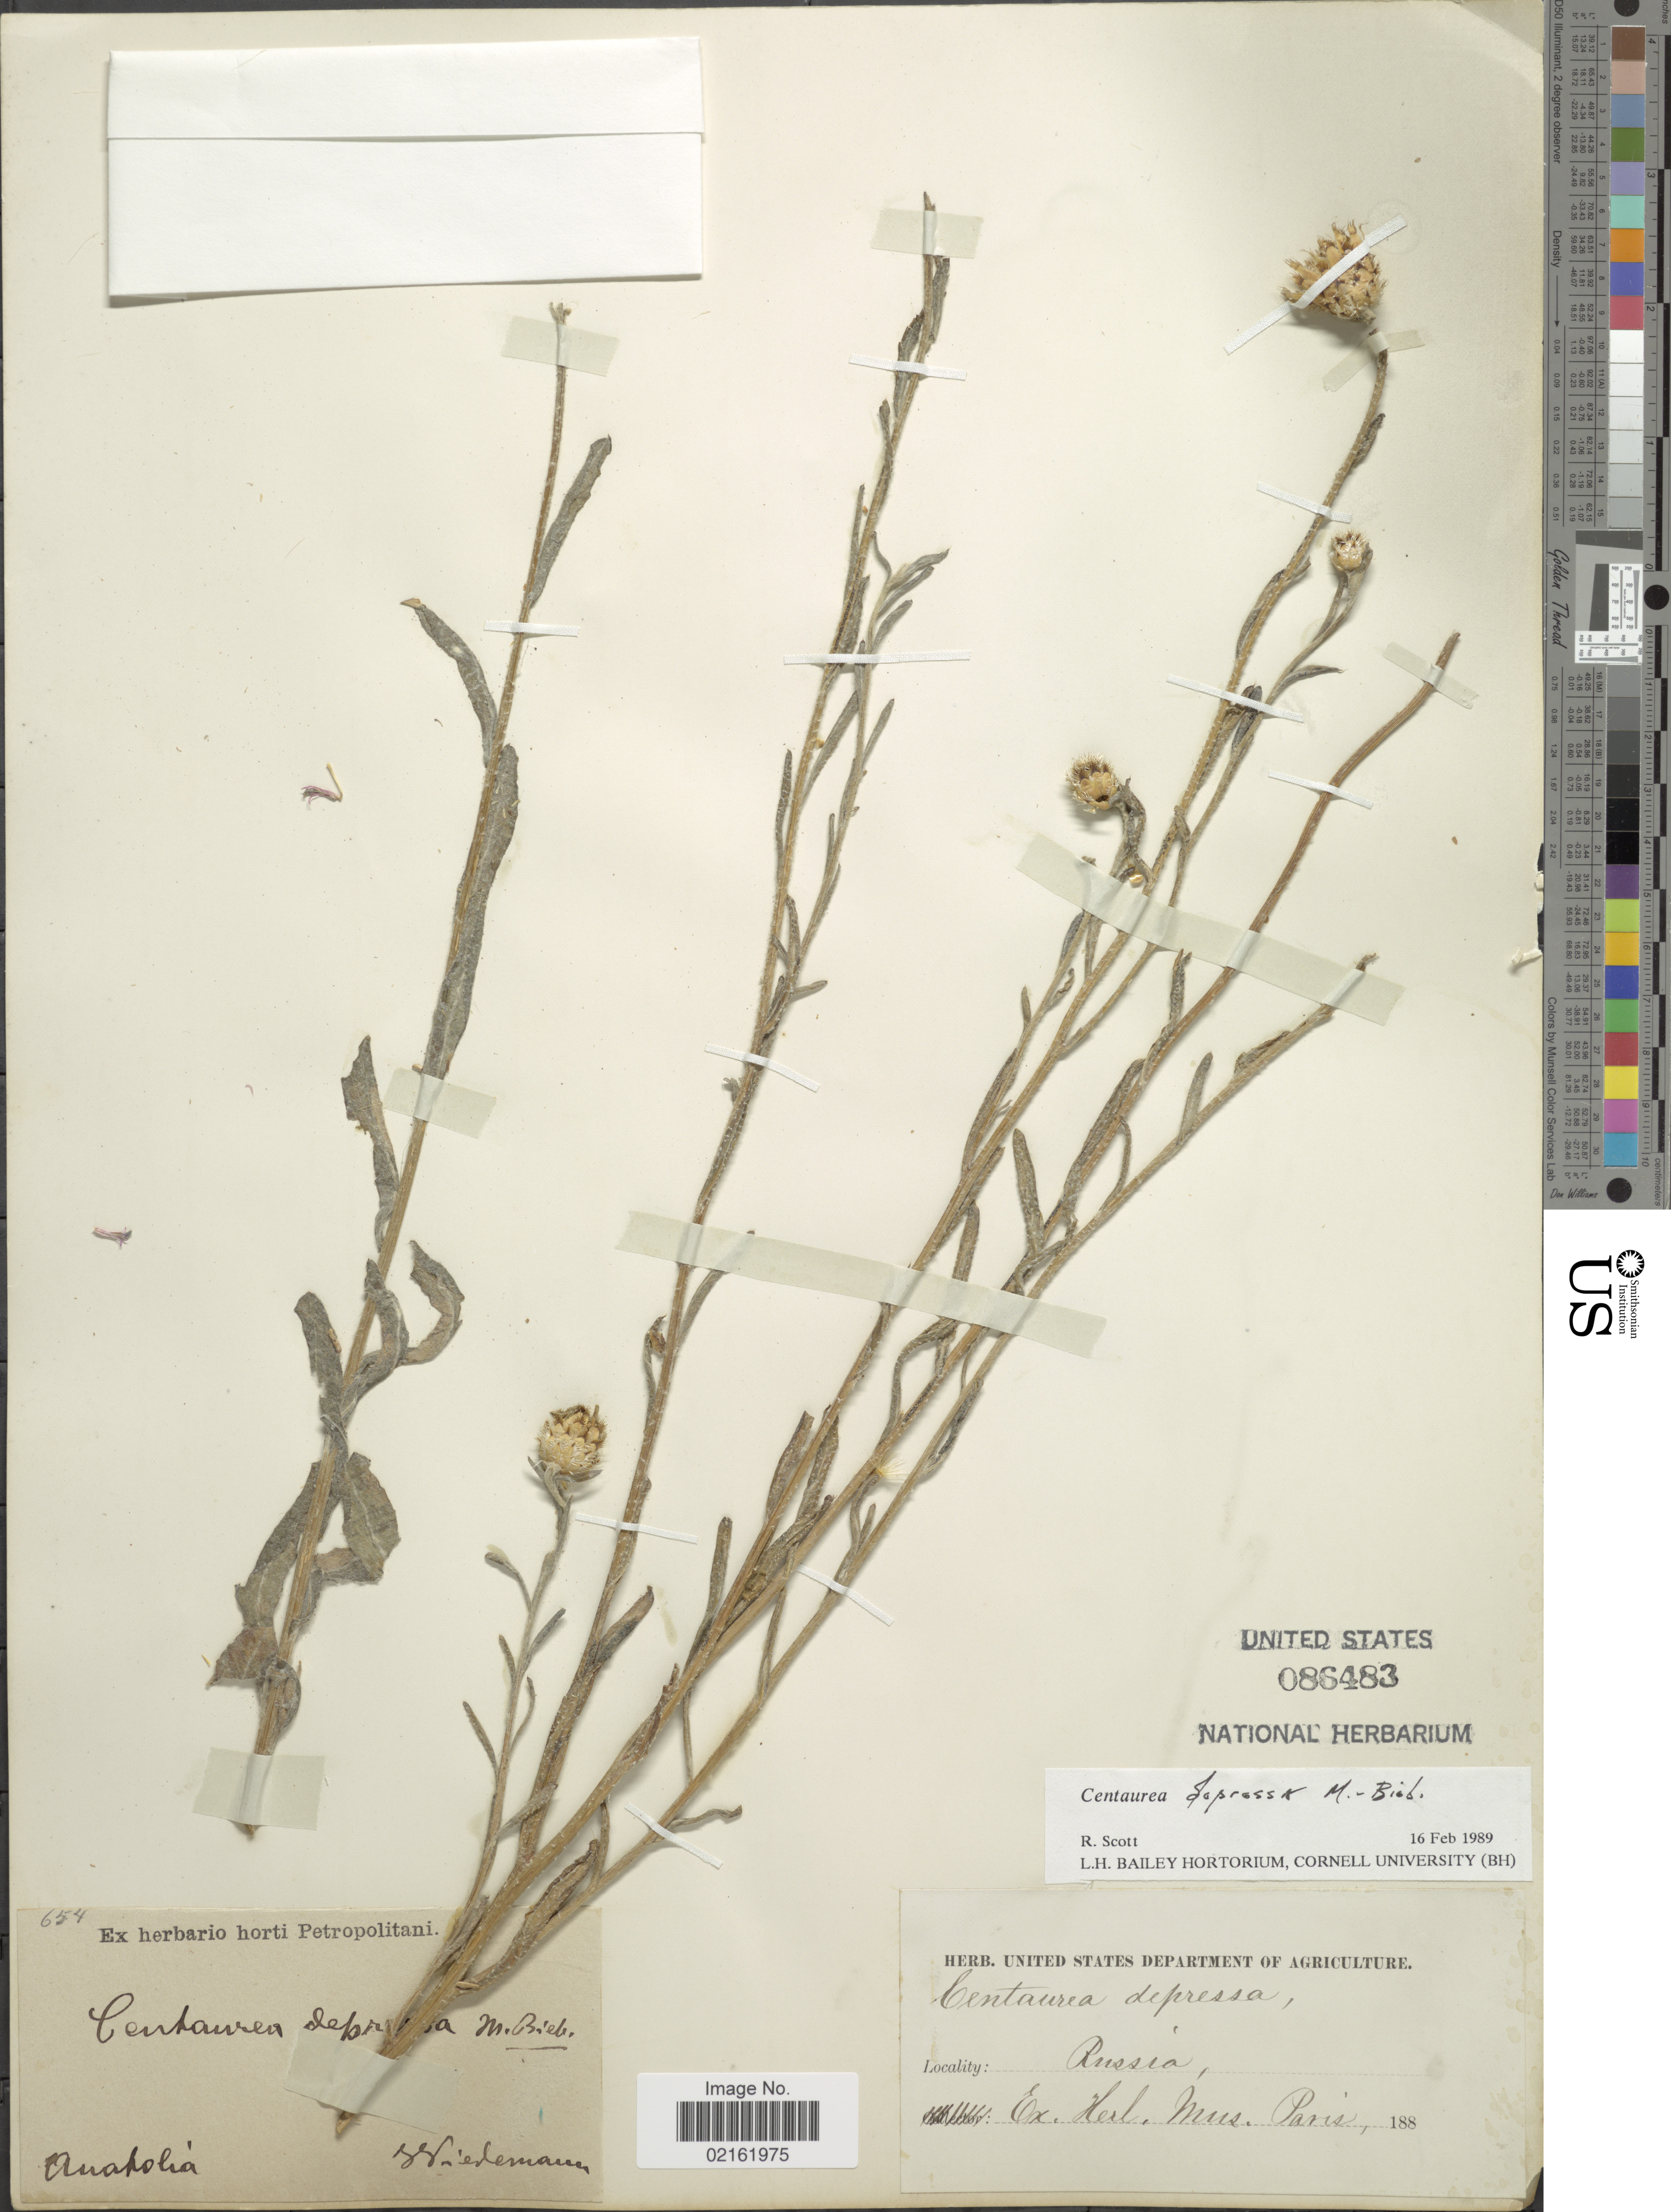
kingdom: Plantae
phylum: Tracheophyta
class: Magnoliopsida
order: Asterales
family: Asteraceae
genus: Centaurea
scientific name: Centaurea depressa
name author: M. Bieb.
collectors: -. Wiedermann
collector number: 654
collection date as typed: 188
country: Russian Federation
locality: Anatolia, "Russia" [probably Turkey]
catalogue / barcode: US 86483